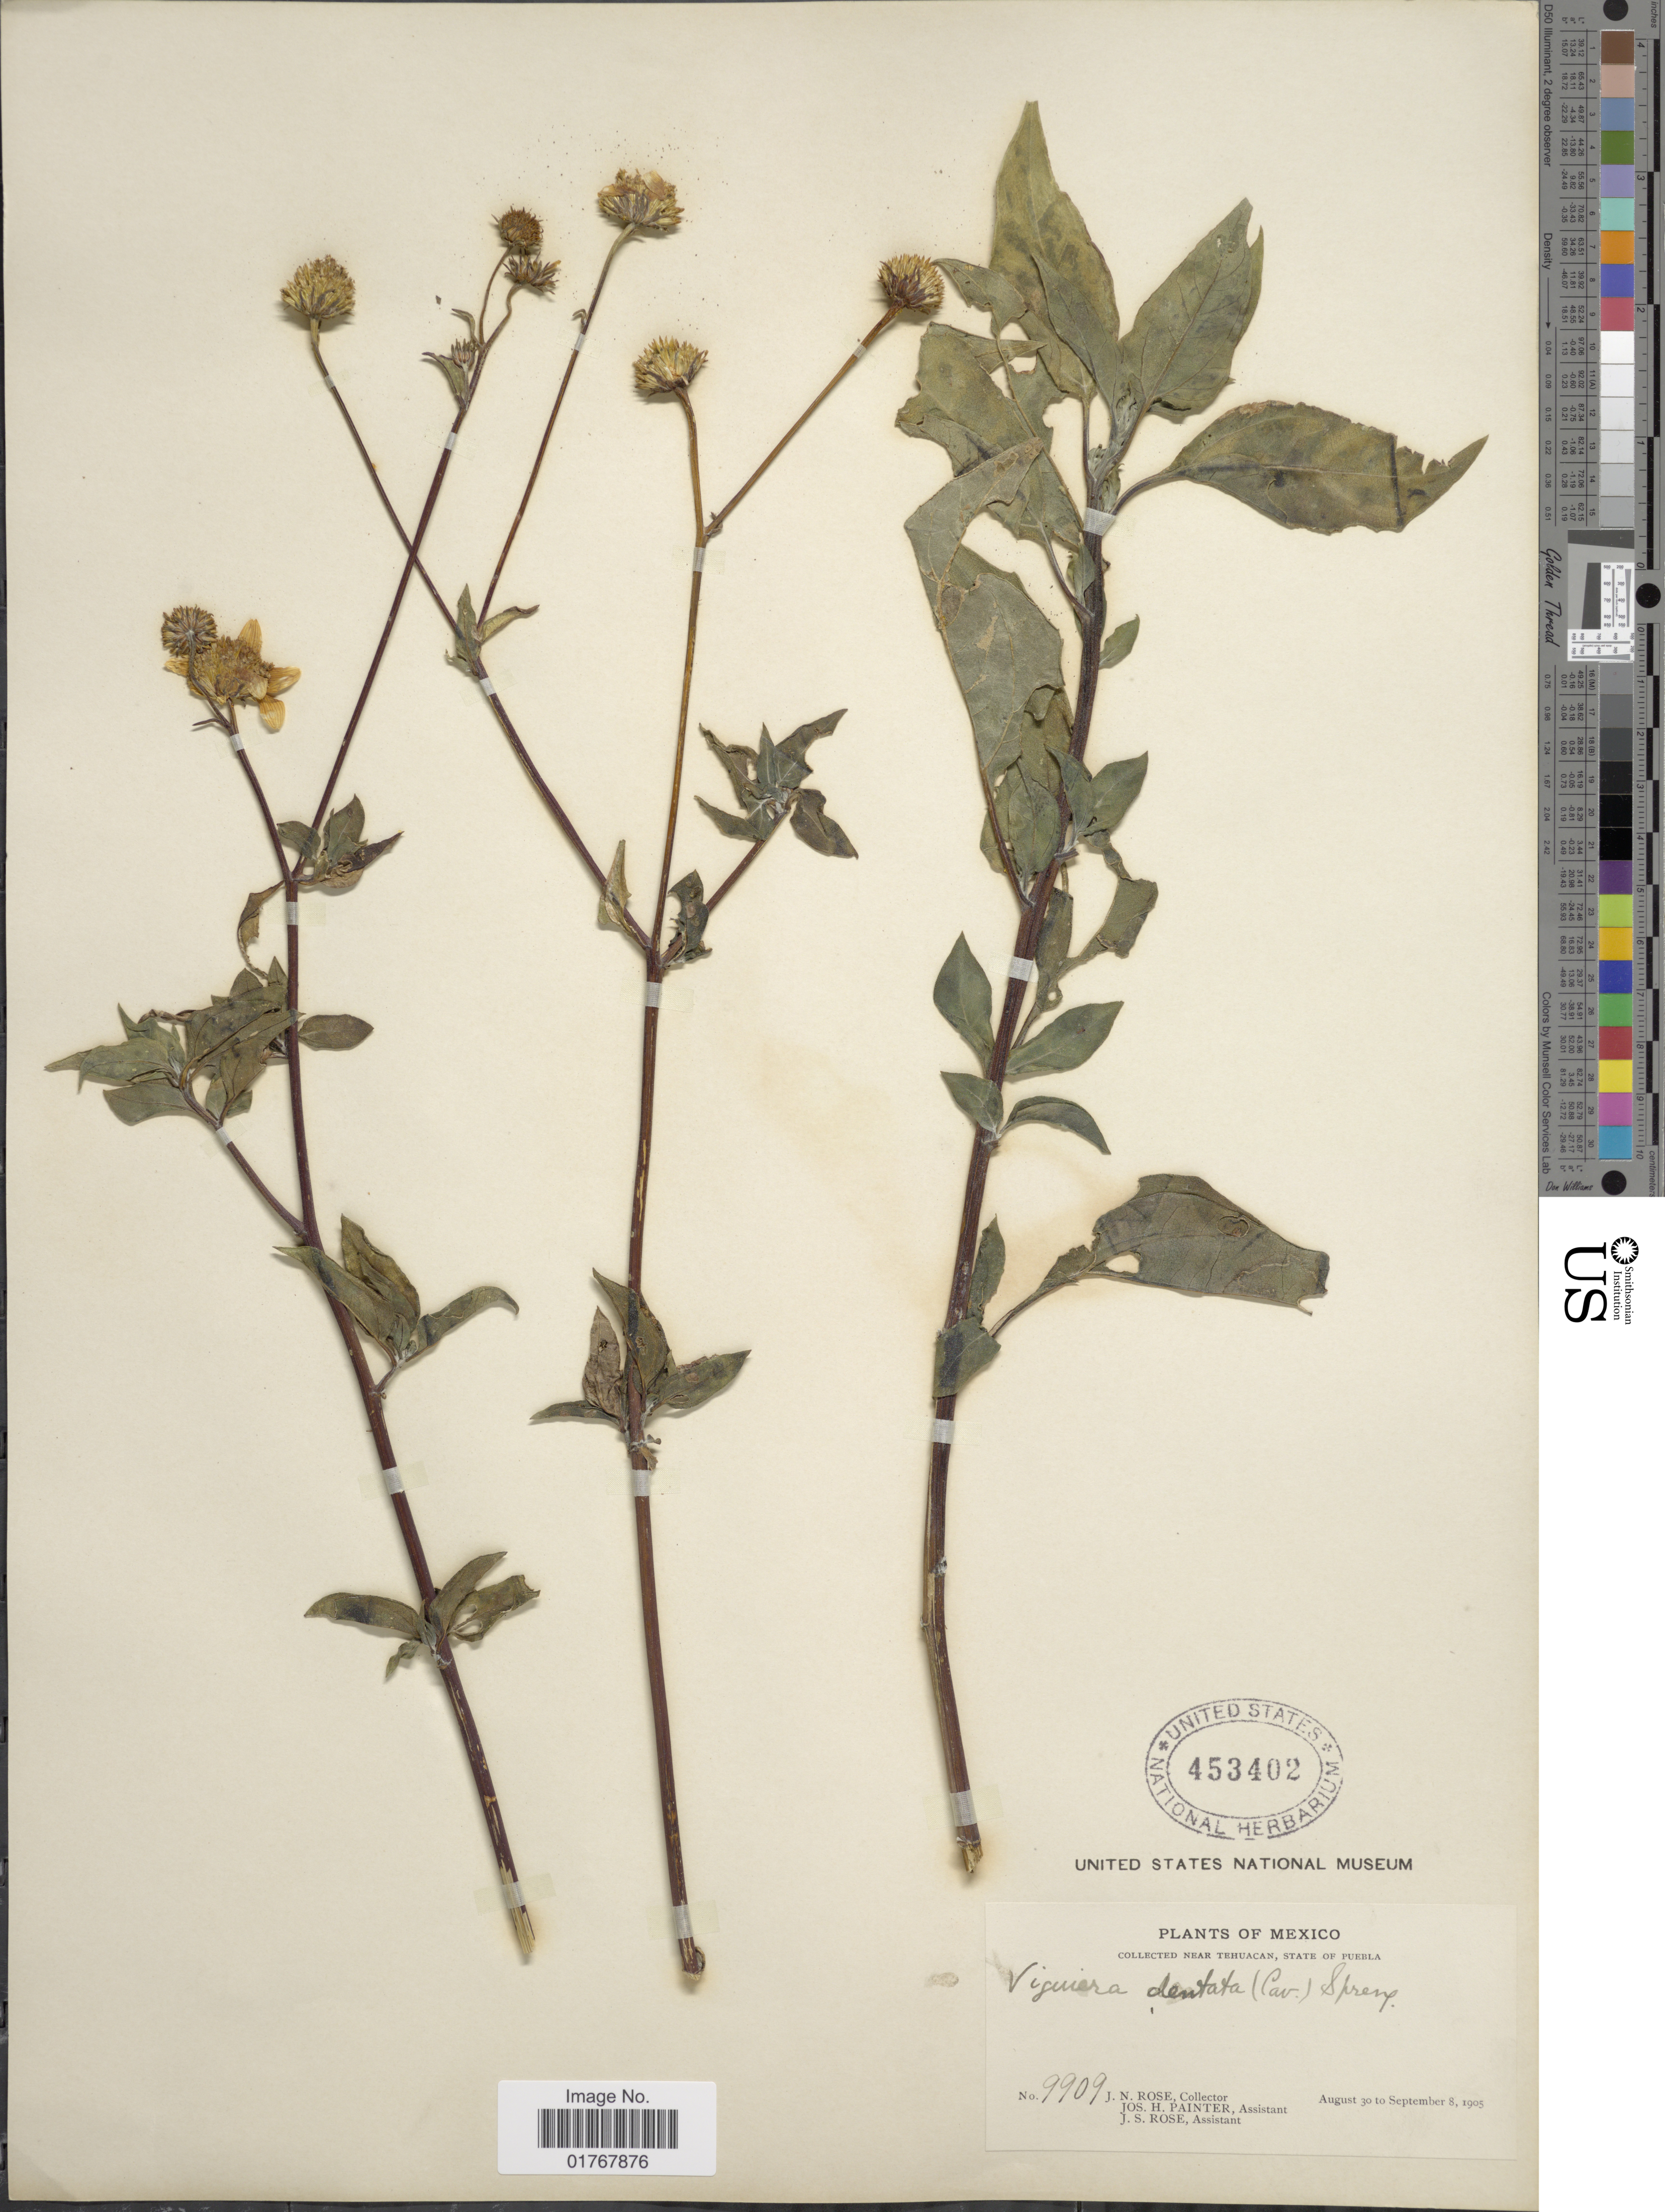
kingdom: Plantae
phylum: Tracheophyta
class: Magnoliopsida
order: Asterales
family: Asteraceae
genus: Viguiera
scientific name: Viguiera dentata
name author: (Cav.) Spreng.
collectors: J. N. Rose, J. H. Painter & J. S. Rose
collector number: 9909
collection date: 1905-08-30/1905-09-08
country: Mexico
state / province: Puebla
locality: Near Tehuacan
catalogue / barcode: US 453402